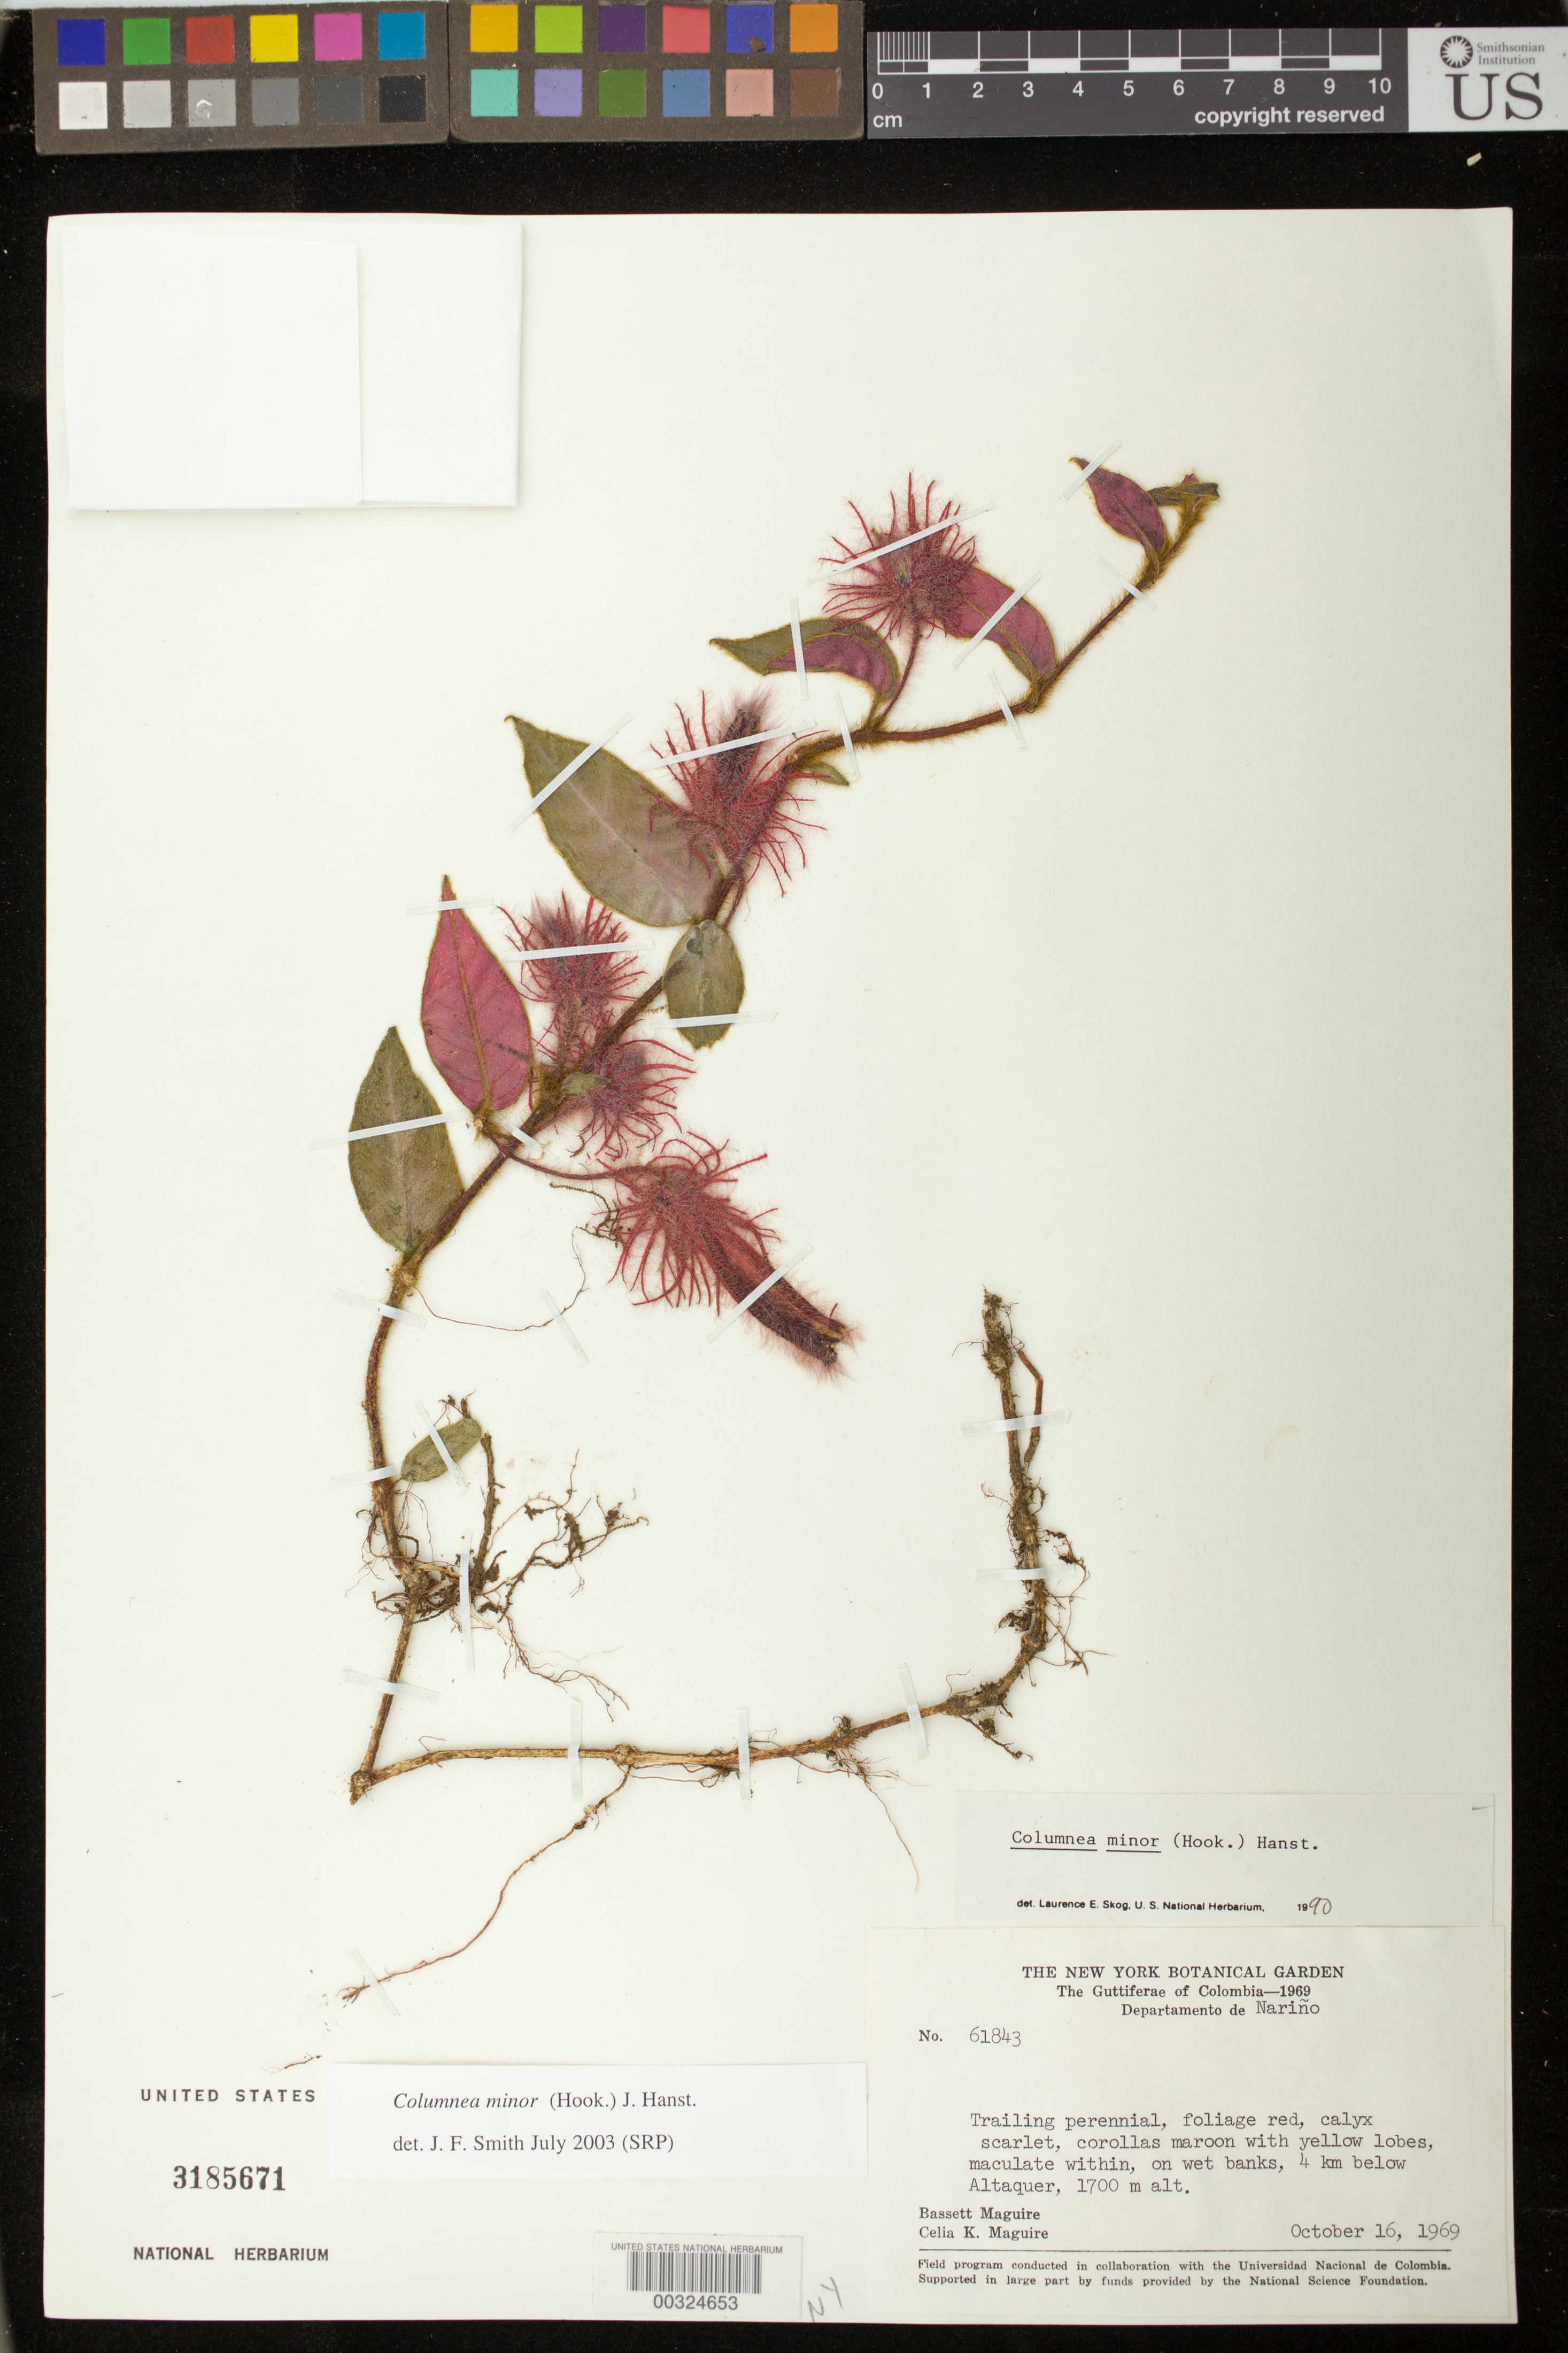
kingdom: Plantae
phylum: Tracheophyta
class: Magnoliopsida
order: Lamiales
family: Gesneriaceae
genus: Columnea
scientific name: Columnea minor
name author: (Hook.) Hanst.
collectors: B. Maguire & C. K. Maguire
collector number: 61843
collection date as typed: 16 Oct 1969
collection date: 1969-10-16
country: Colombia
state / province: Nariño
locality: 4 km below Altaquer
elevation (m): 1700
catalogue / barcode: US 3185671